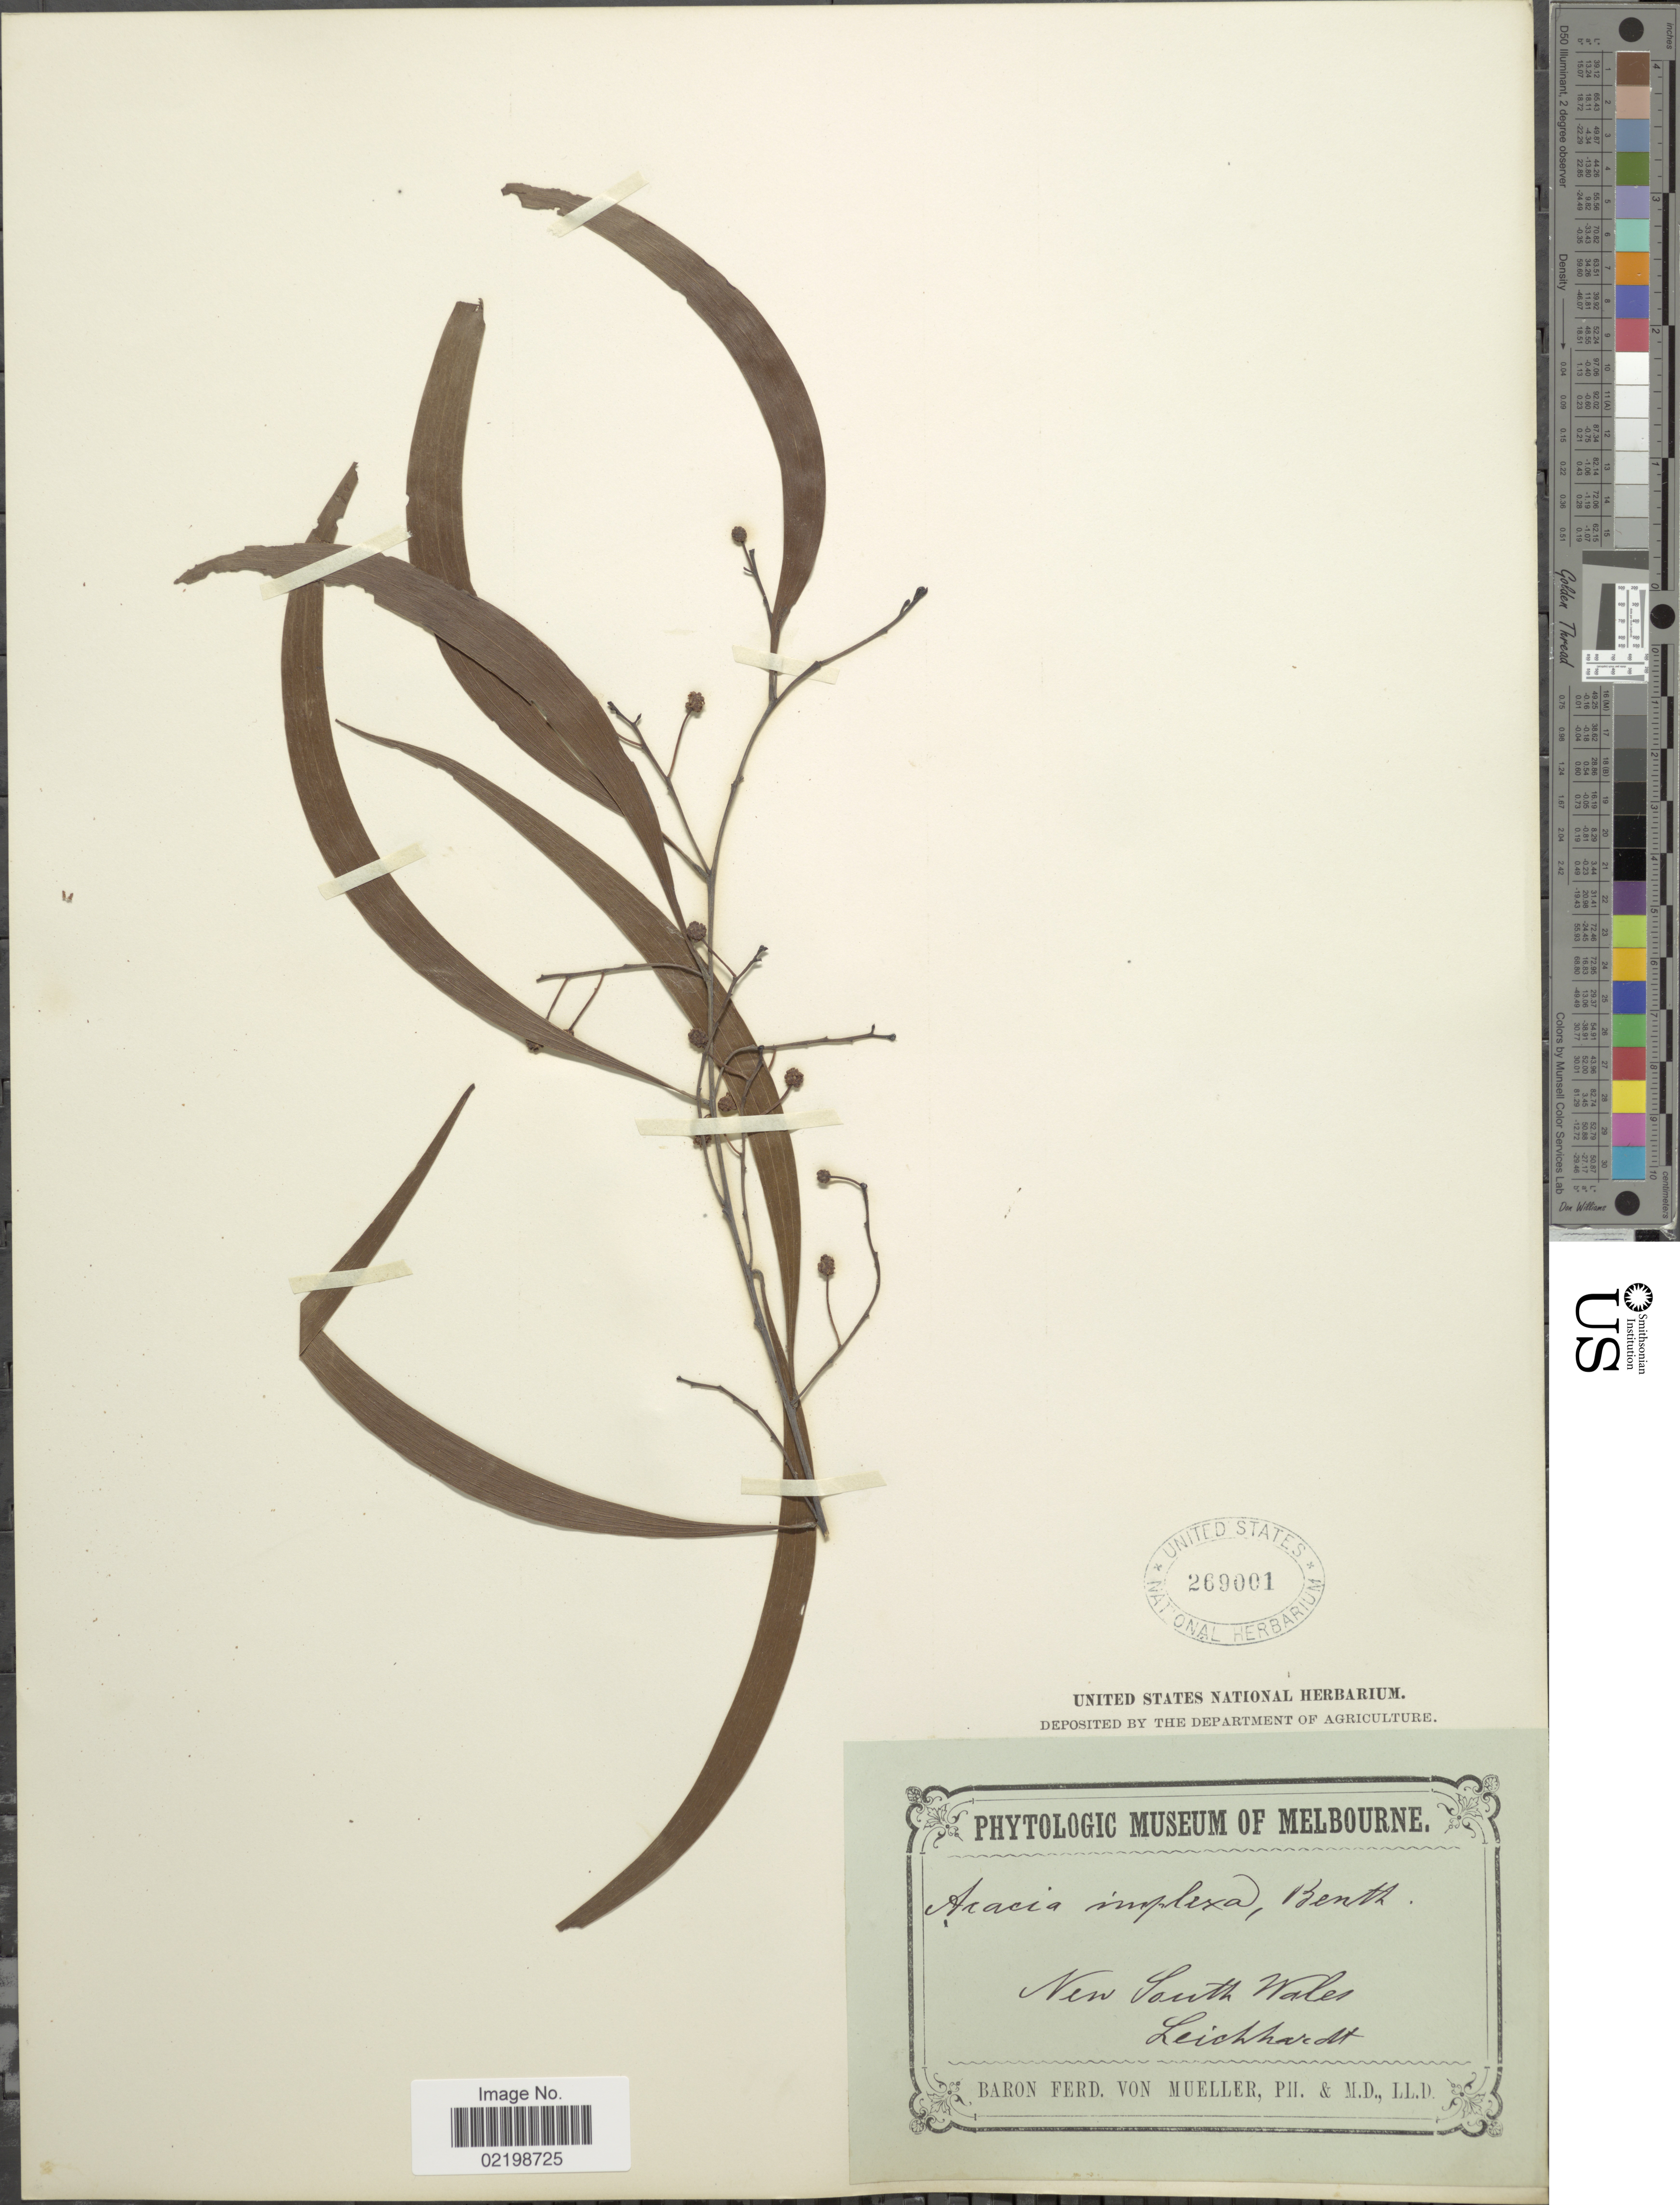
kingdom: Plantae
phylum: Tracheophyta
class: Magnoliopsida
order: Fabales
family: Fabaceae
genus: Acacia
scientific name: Acacia implexa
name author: Benth.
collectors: Leichhardt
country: Australia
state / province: New South Wales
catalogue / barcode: US 269001